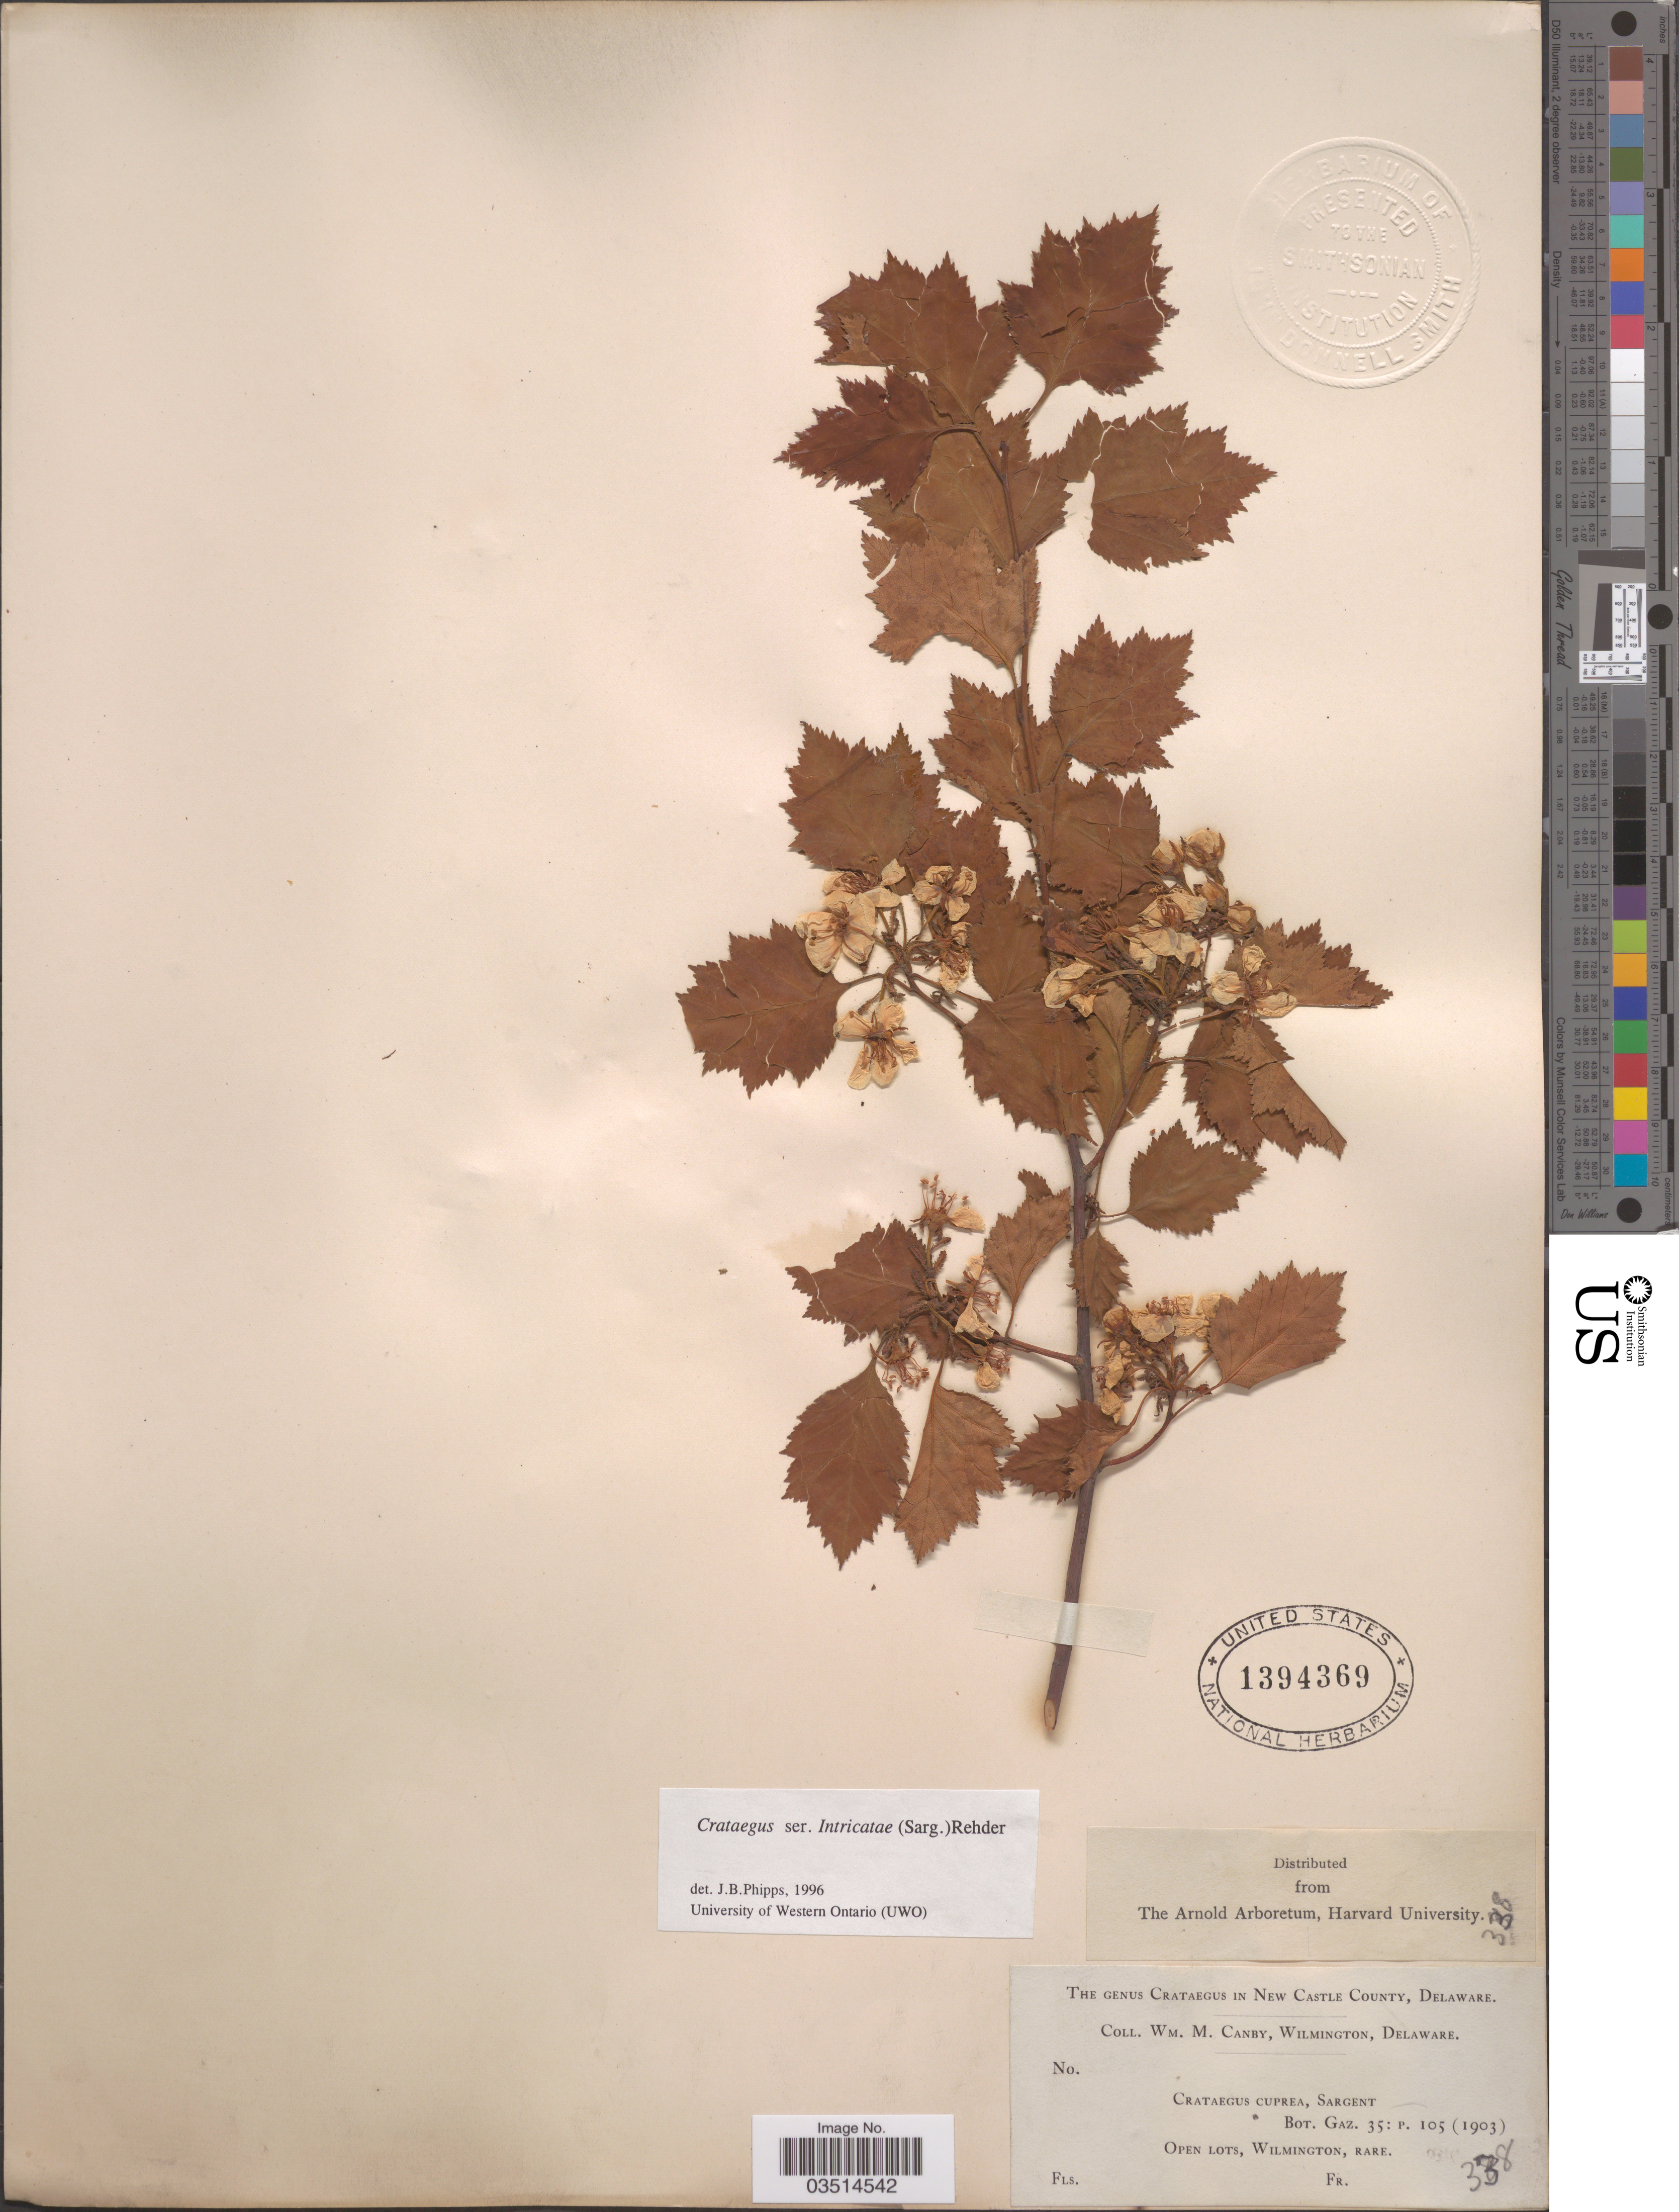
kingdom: Plantae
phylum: Tracheophyta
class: Magnoliopsida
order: Rosales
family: Rosaceae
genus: Crataegus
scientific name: Crataegus cuprina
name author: J.B. Phipps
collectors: W. M. Canby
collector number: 338?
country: United States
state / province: Delaware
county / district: New Castle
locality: In New Castle County. Wilmington.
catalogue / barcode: US 1394369